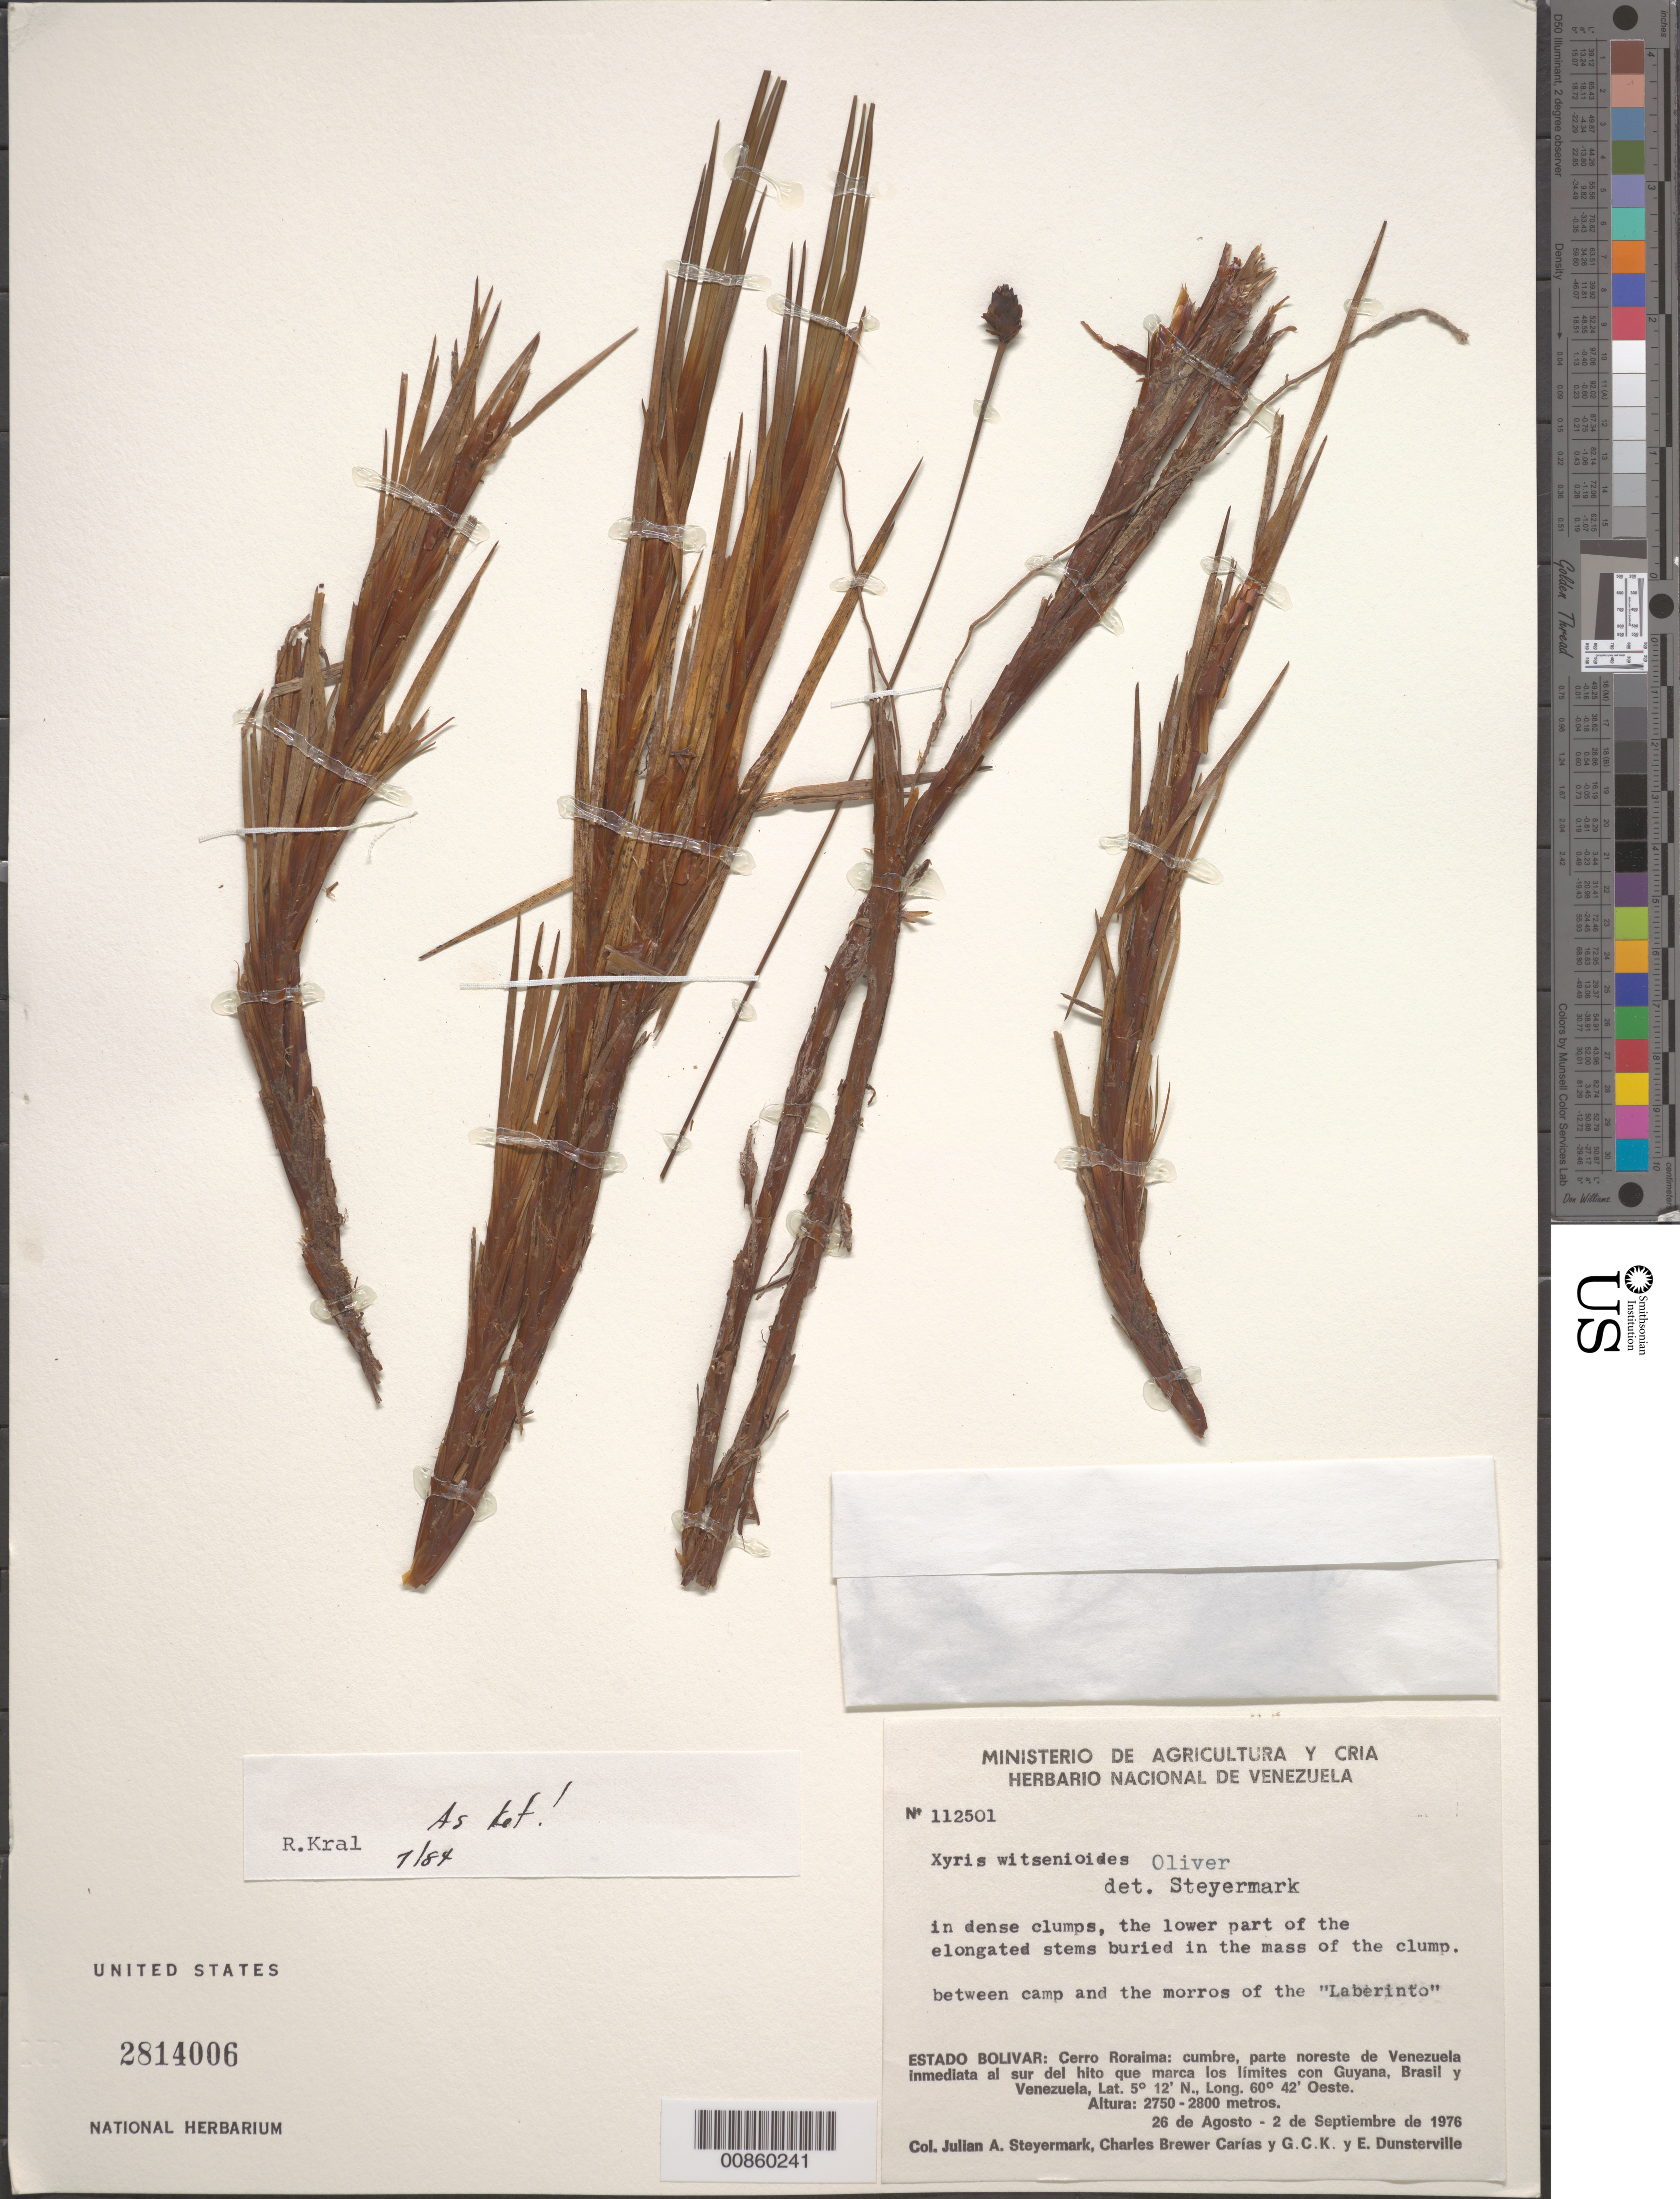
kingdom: Plantae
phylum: Tracheophyta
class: Liliopsida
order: Poales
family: Xyridaceae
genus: Xyris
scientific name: Xyris witsenioides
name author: Oliv. ex Thurn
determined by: Kral, Robert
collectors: J. Steyermark, C. Brewer-Carias, G. C. K. Dunsterville & E. Dunsterville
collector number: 112501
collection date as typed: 26-Aug-76 to 2-Sep-76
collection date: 1976-08-26/1976-09-02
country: Venezuela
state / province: Bolívar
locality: Cerro Roraima: parte NE de Venezuela inmediata al S del hito que marca los límites con Guyana, Brasil y Ven. Between camp and the morro formations of "El Laberinto"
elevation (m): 2750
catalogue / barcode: US 2814006